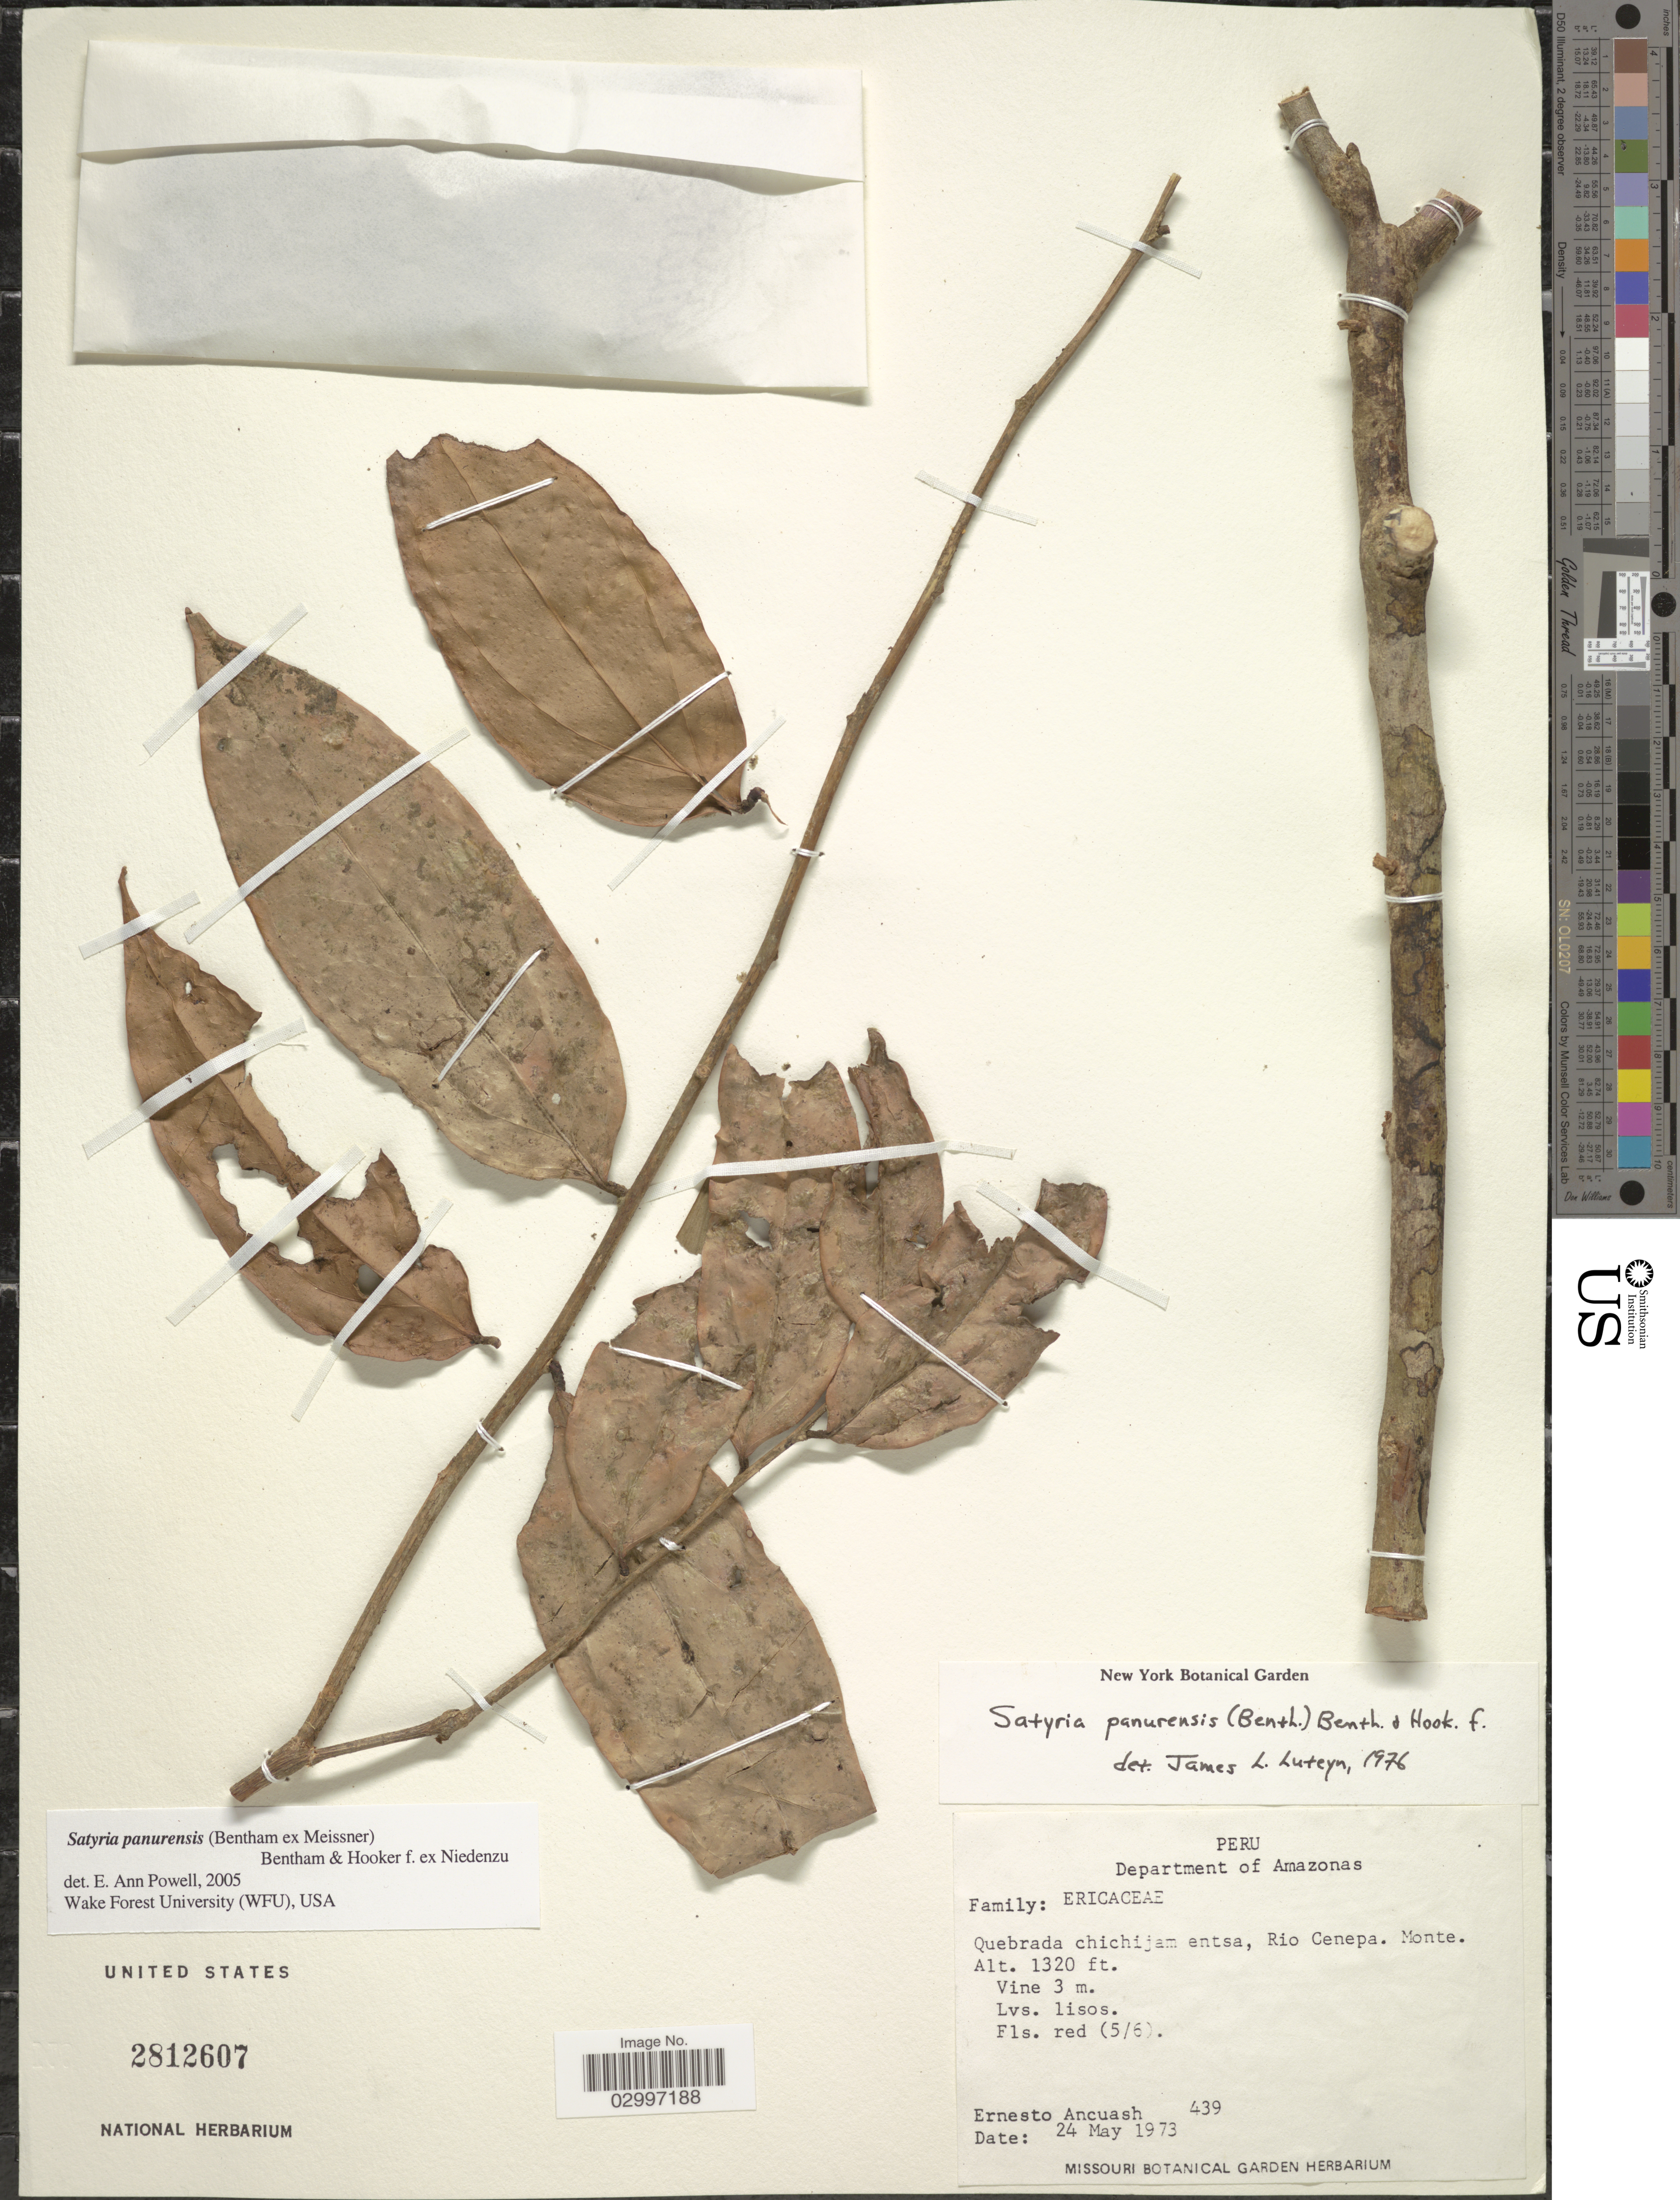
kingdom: Plantae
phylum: Tracheophyta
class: Magnoliopsida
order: Ericales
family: Ericaceae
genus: Satyria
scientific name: Satyria panurensis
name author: (Benth. ex Meisn.) Benth. & Hook. f. ex Nied.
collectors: E. Ancuash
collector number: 439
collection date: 1973-05-24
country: Peru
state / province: Amazonas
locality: Department of Amazonas, Quebrada chichijam entsa, Rio Cenepa, Monte.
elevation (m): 402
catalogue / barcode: US 2812607